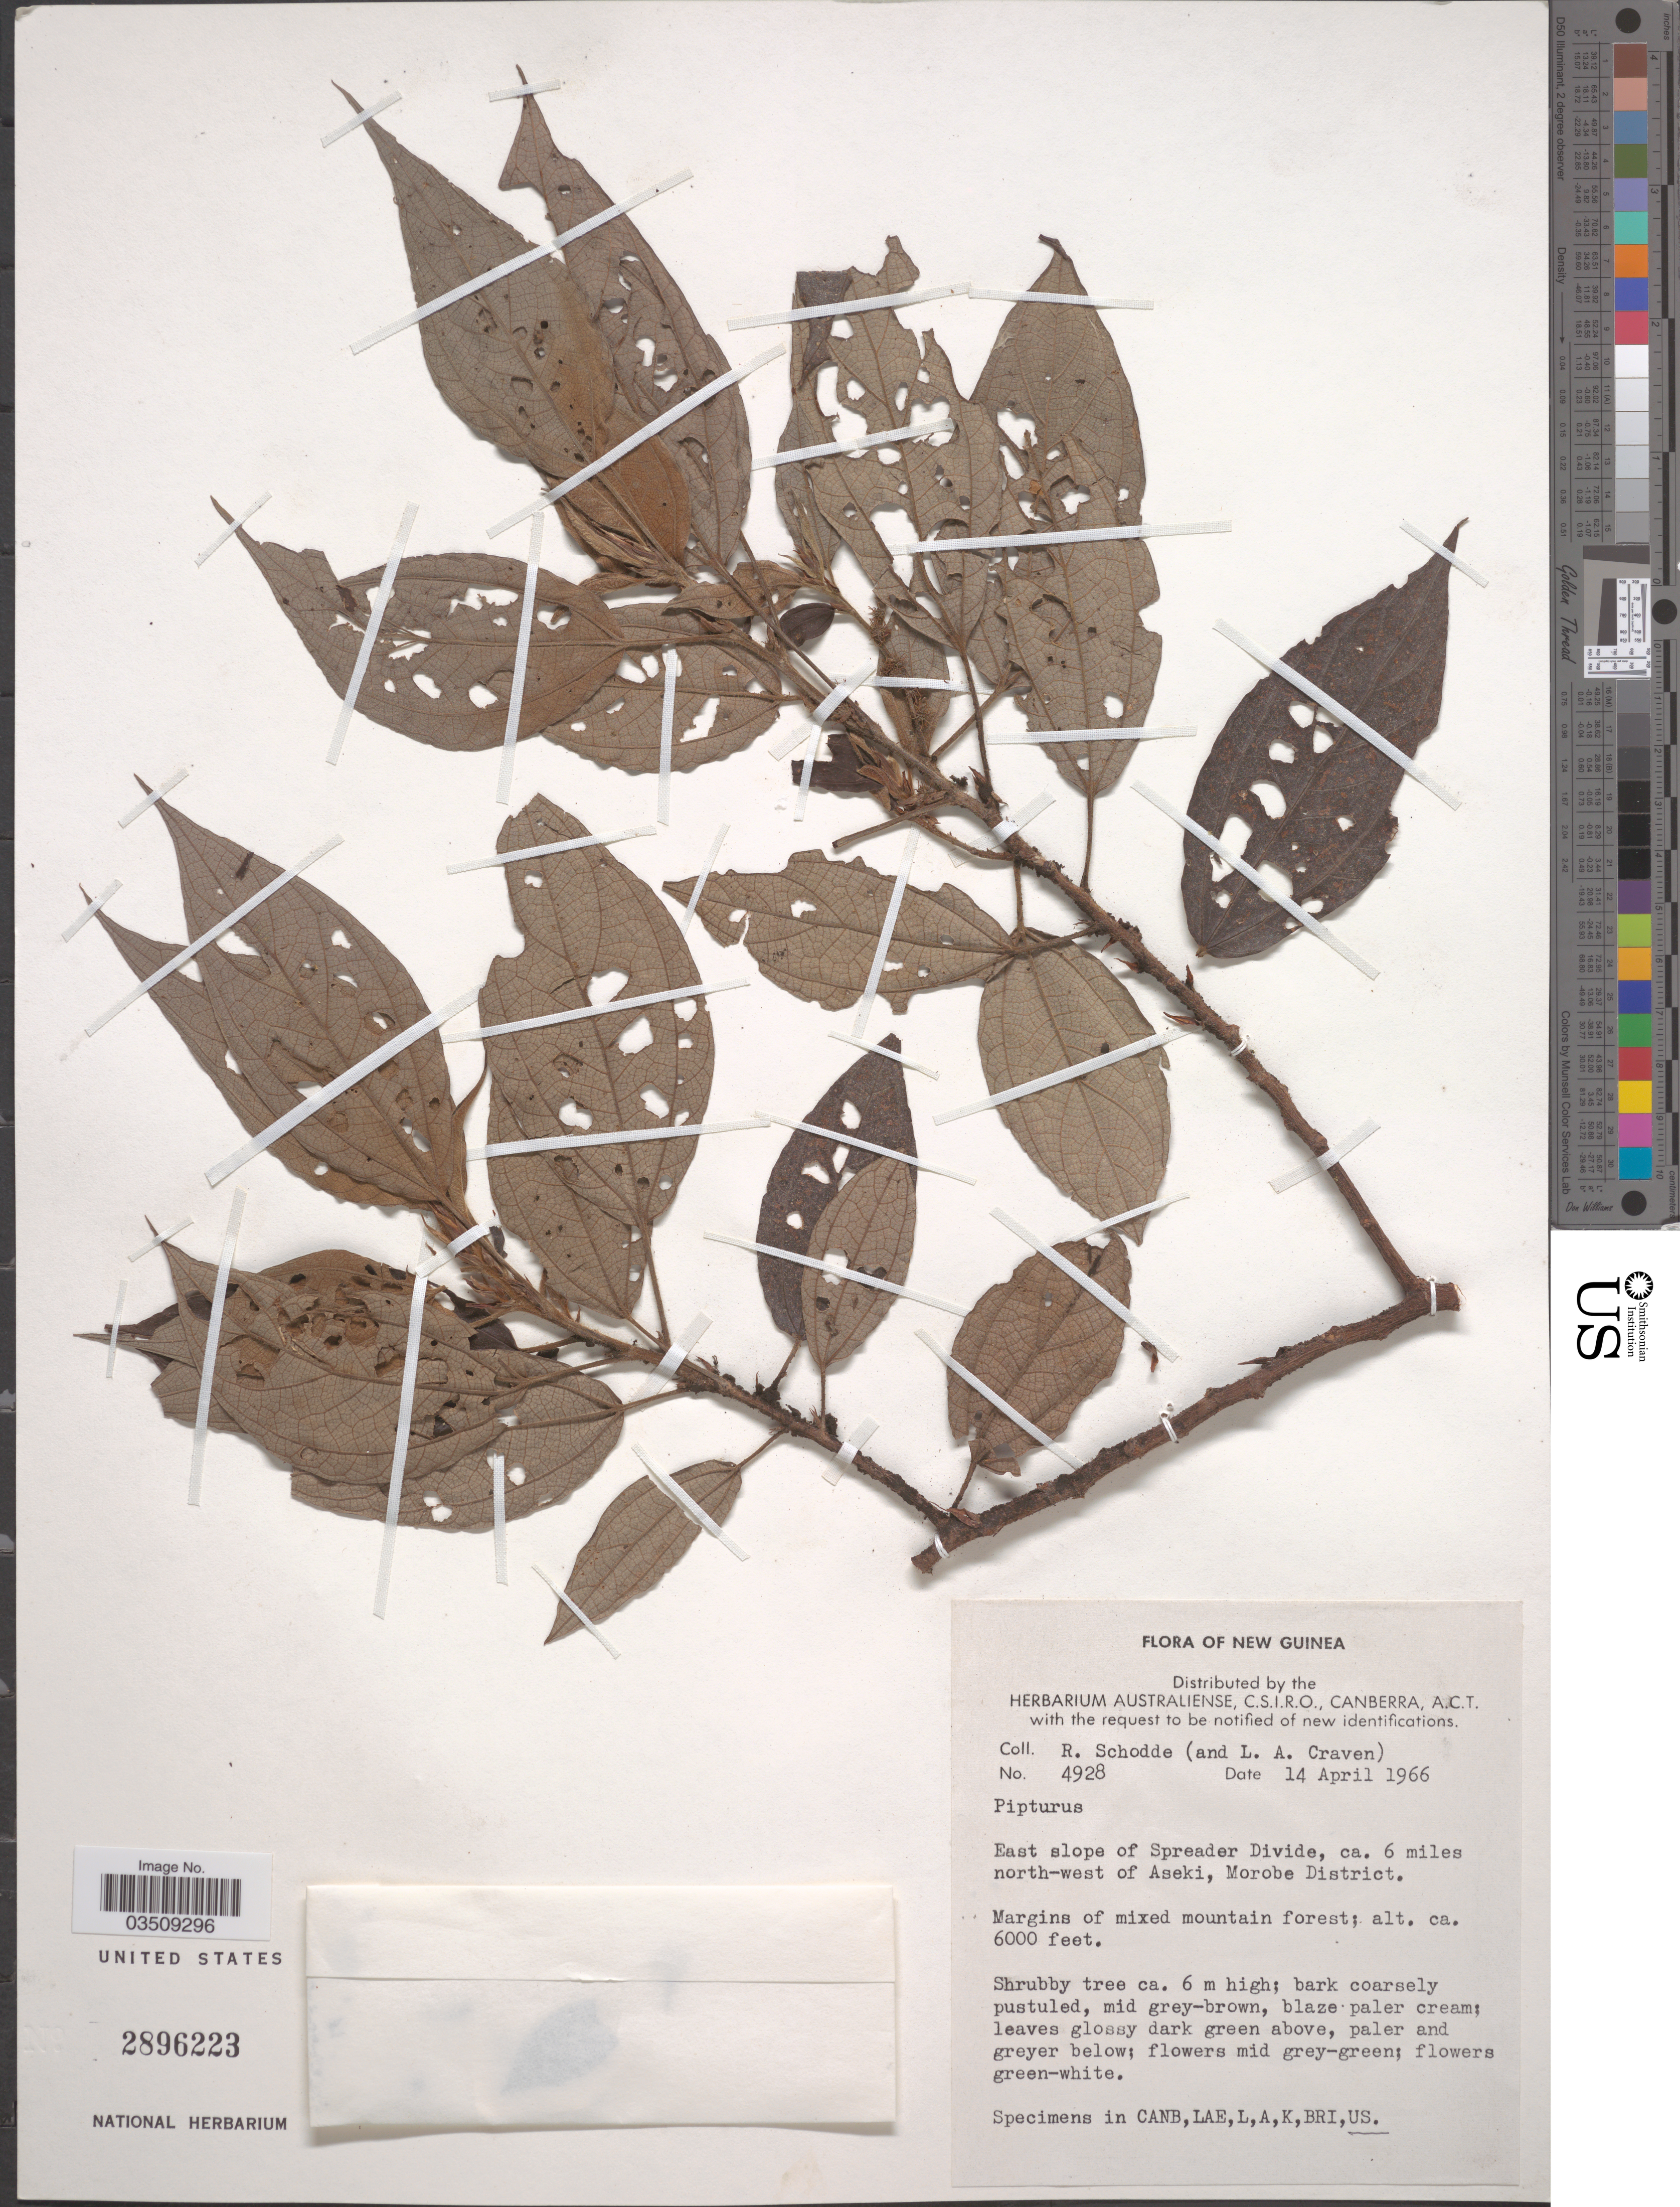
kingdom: Plantae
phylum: Tracheophyta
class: Magnoliopsida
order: Rosales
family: Urticaceae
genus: Pipturus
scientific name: Pipturus sp.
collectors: R. Schodde & L. A. Craven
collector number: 4928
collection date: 1966-04-14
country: Papua New Guinea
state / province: Morobe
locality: New Guinea. East slope of Spreader Divide, ca. 6 miles north-west of Aseki, Morobe District.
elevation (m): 1829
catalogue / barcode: US 2896223